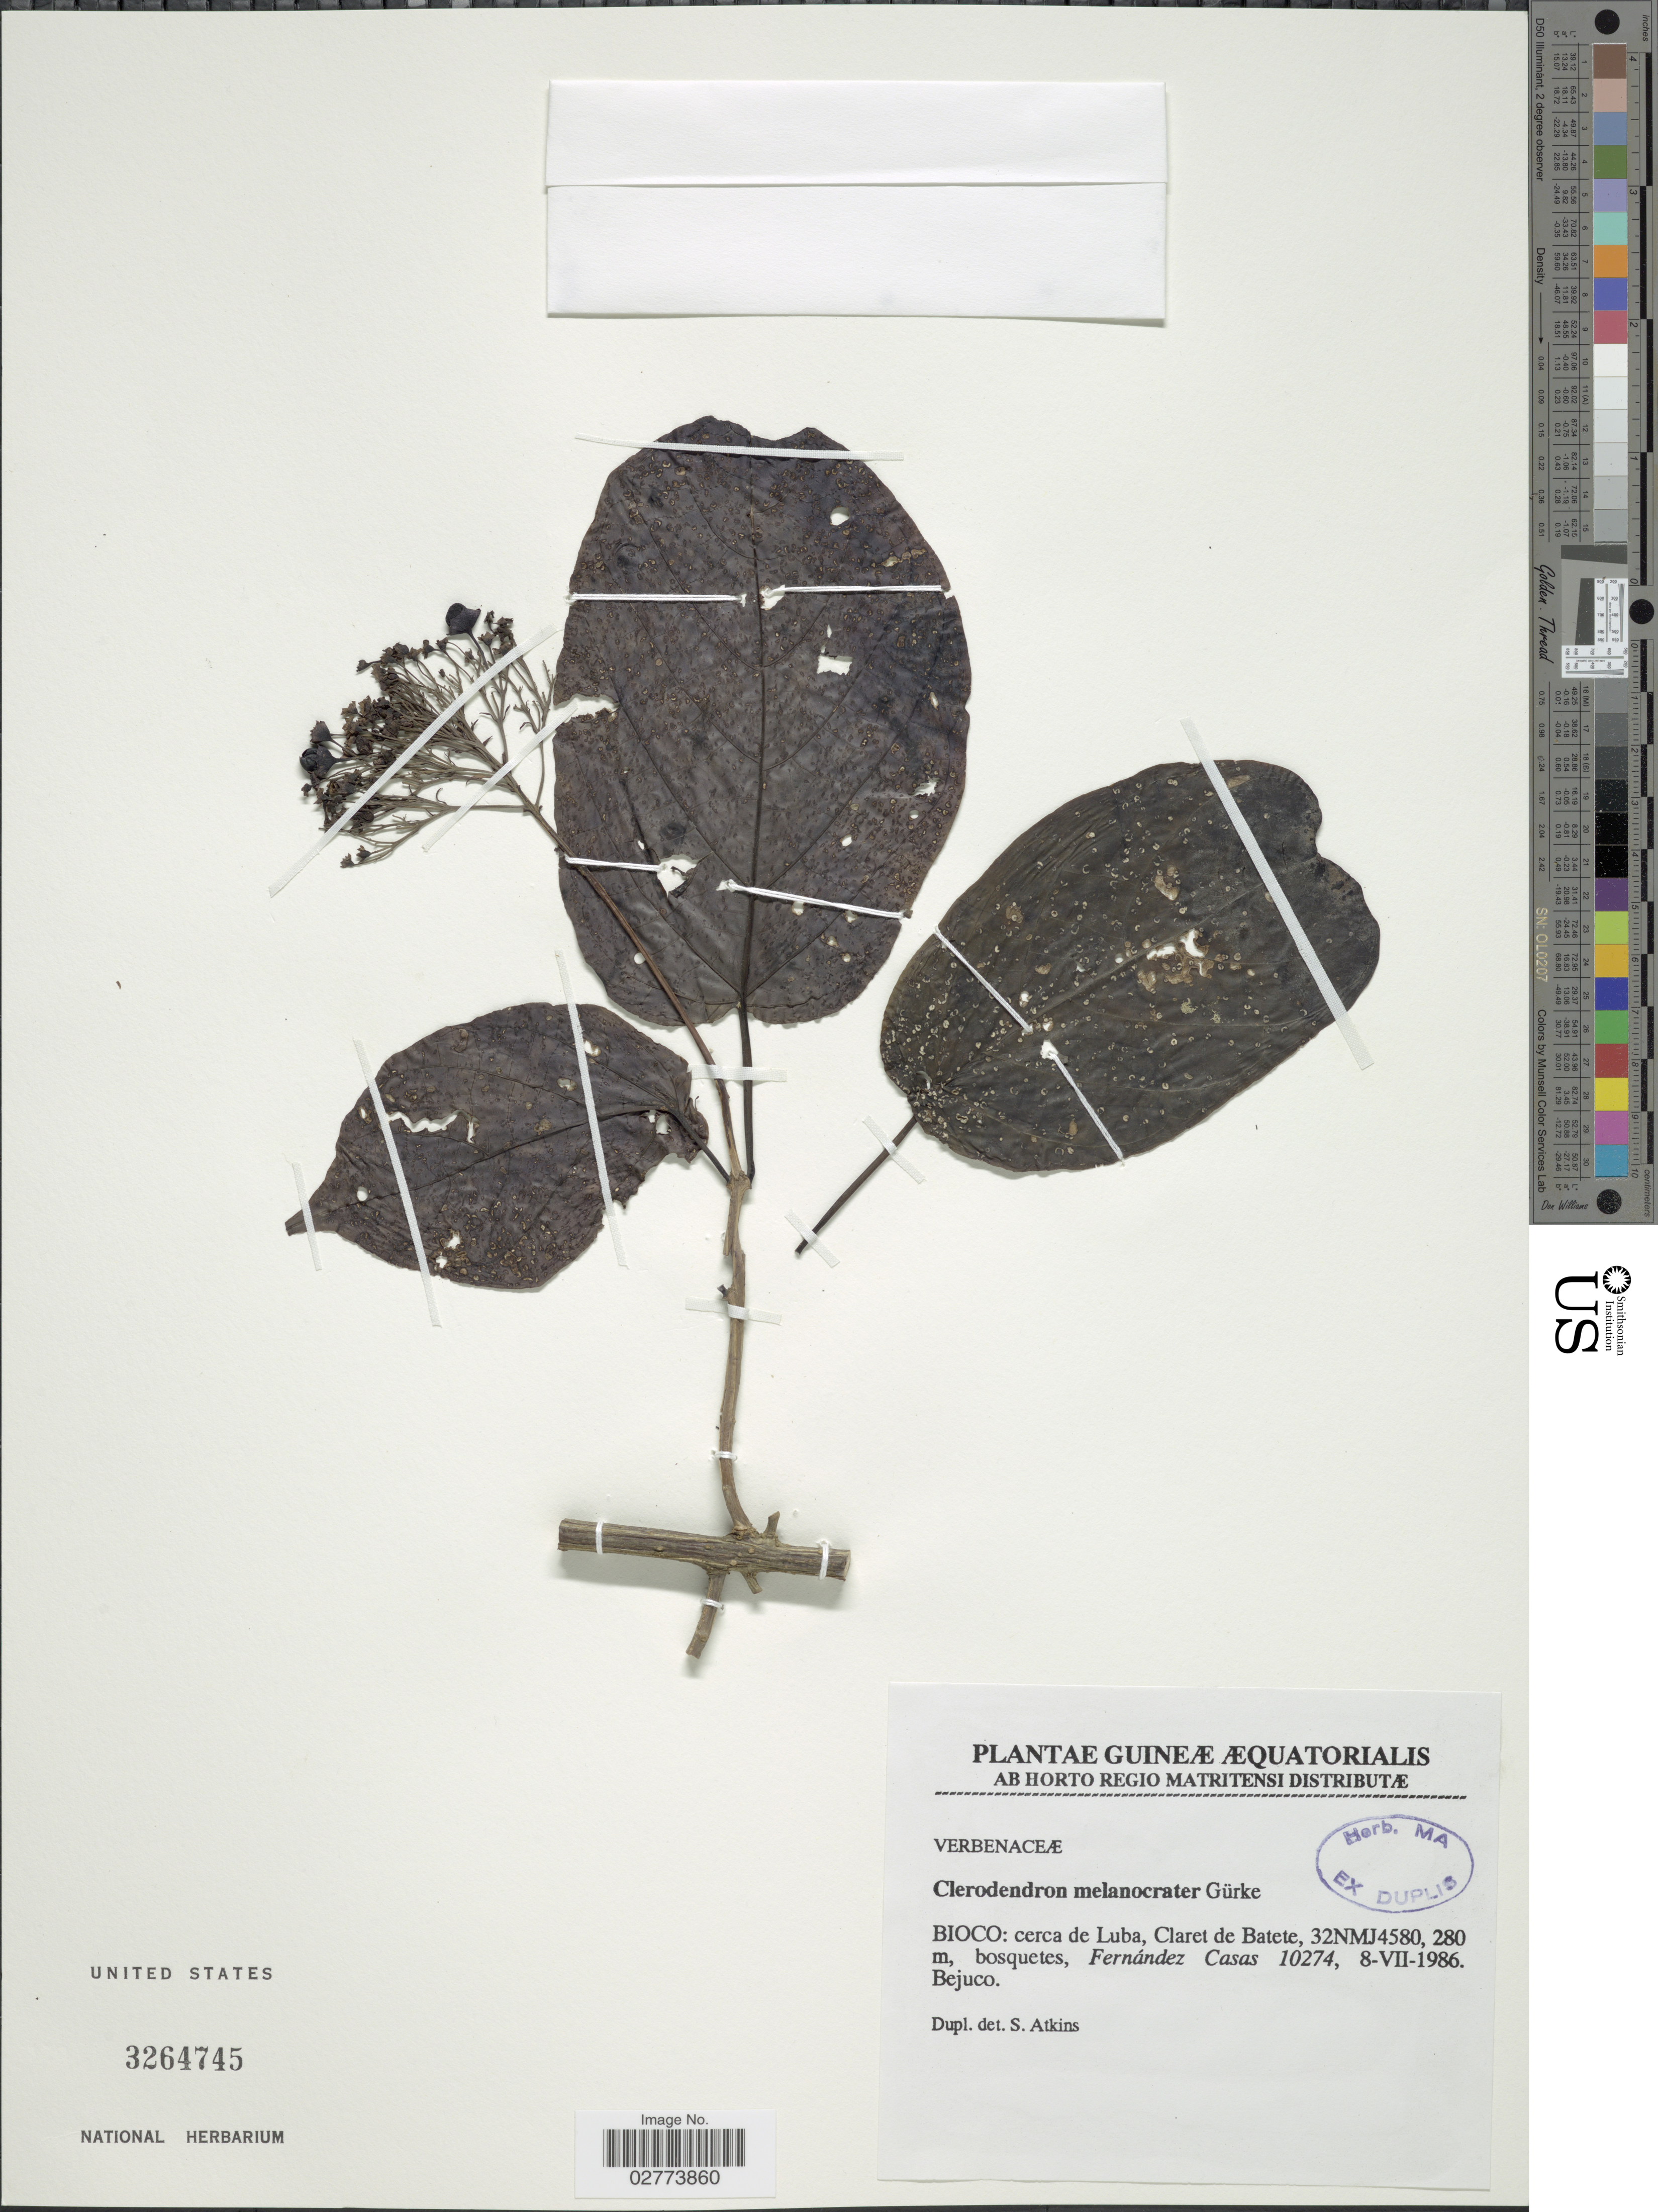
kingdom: Plantae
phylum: Tracheophyta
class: Magnoliopsida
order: Lamiales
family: Lamiaceae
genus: Clerodendrum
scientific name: Clerodendrum melanocrater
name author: Gürke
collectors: F. Casas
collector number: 10274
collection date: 1986-07-08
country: Equatorial Guinea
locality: Bioco: cerca de Luba, Claret de Batete, 32NMJ4580.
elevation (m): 280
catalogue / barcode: US 3264745